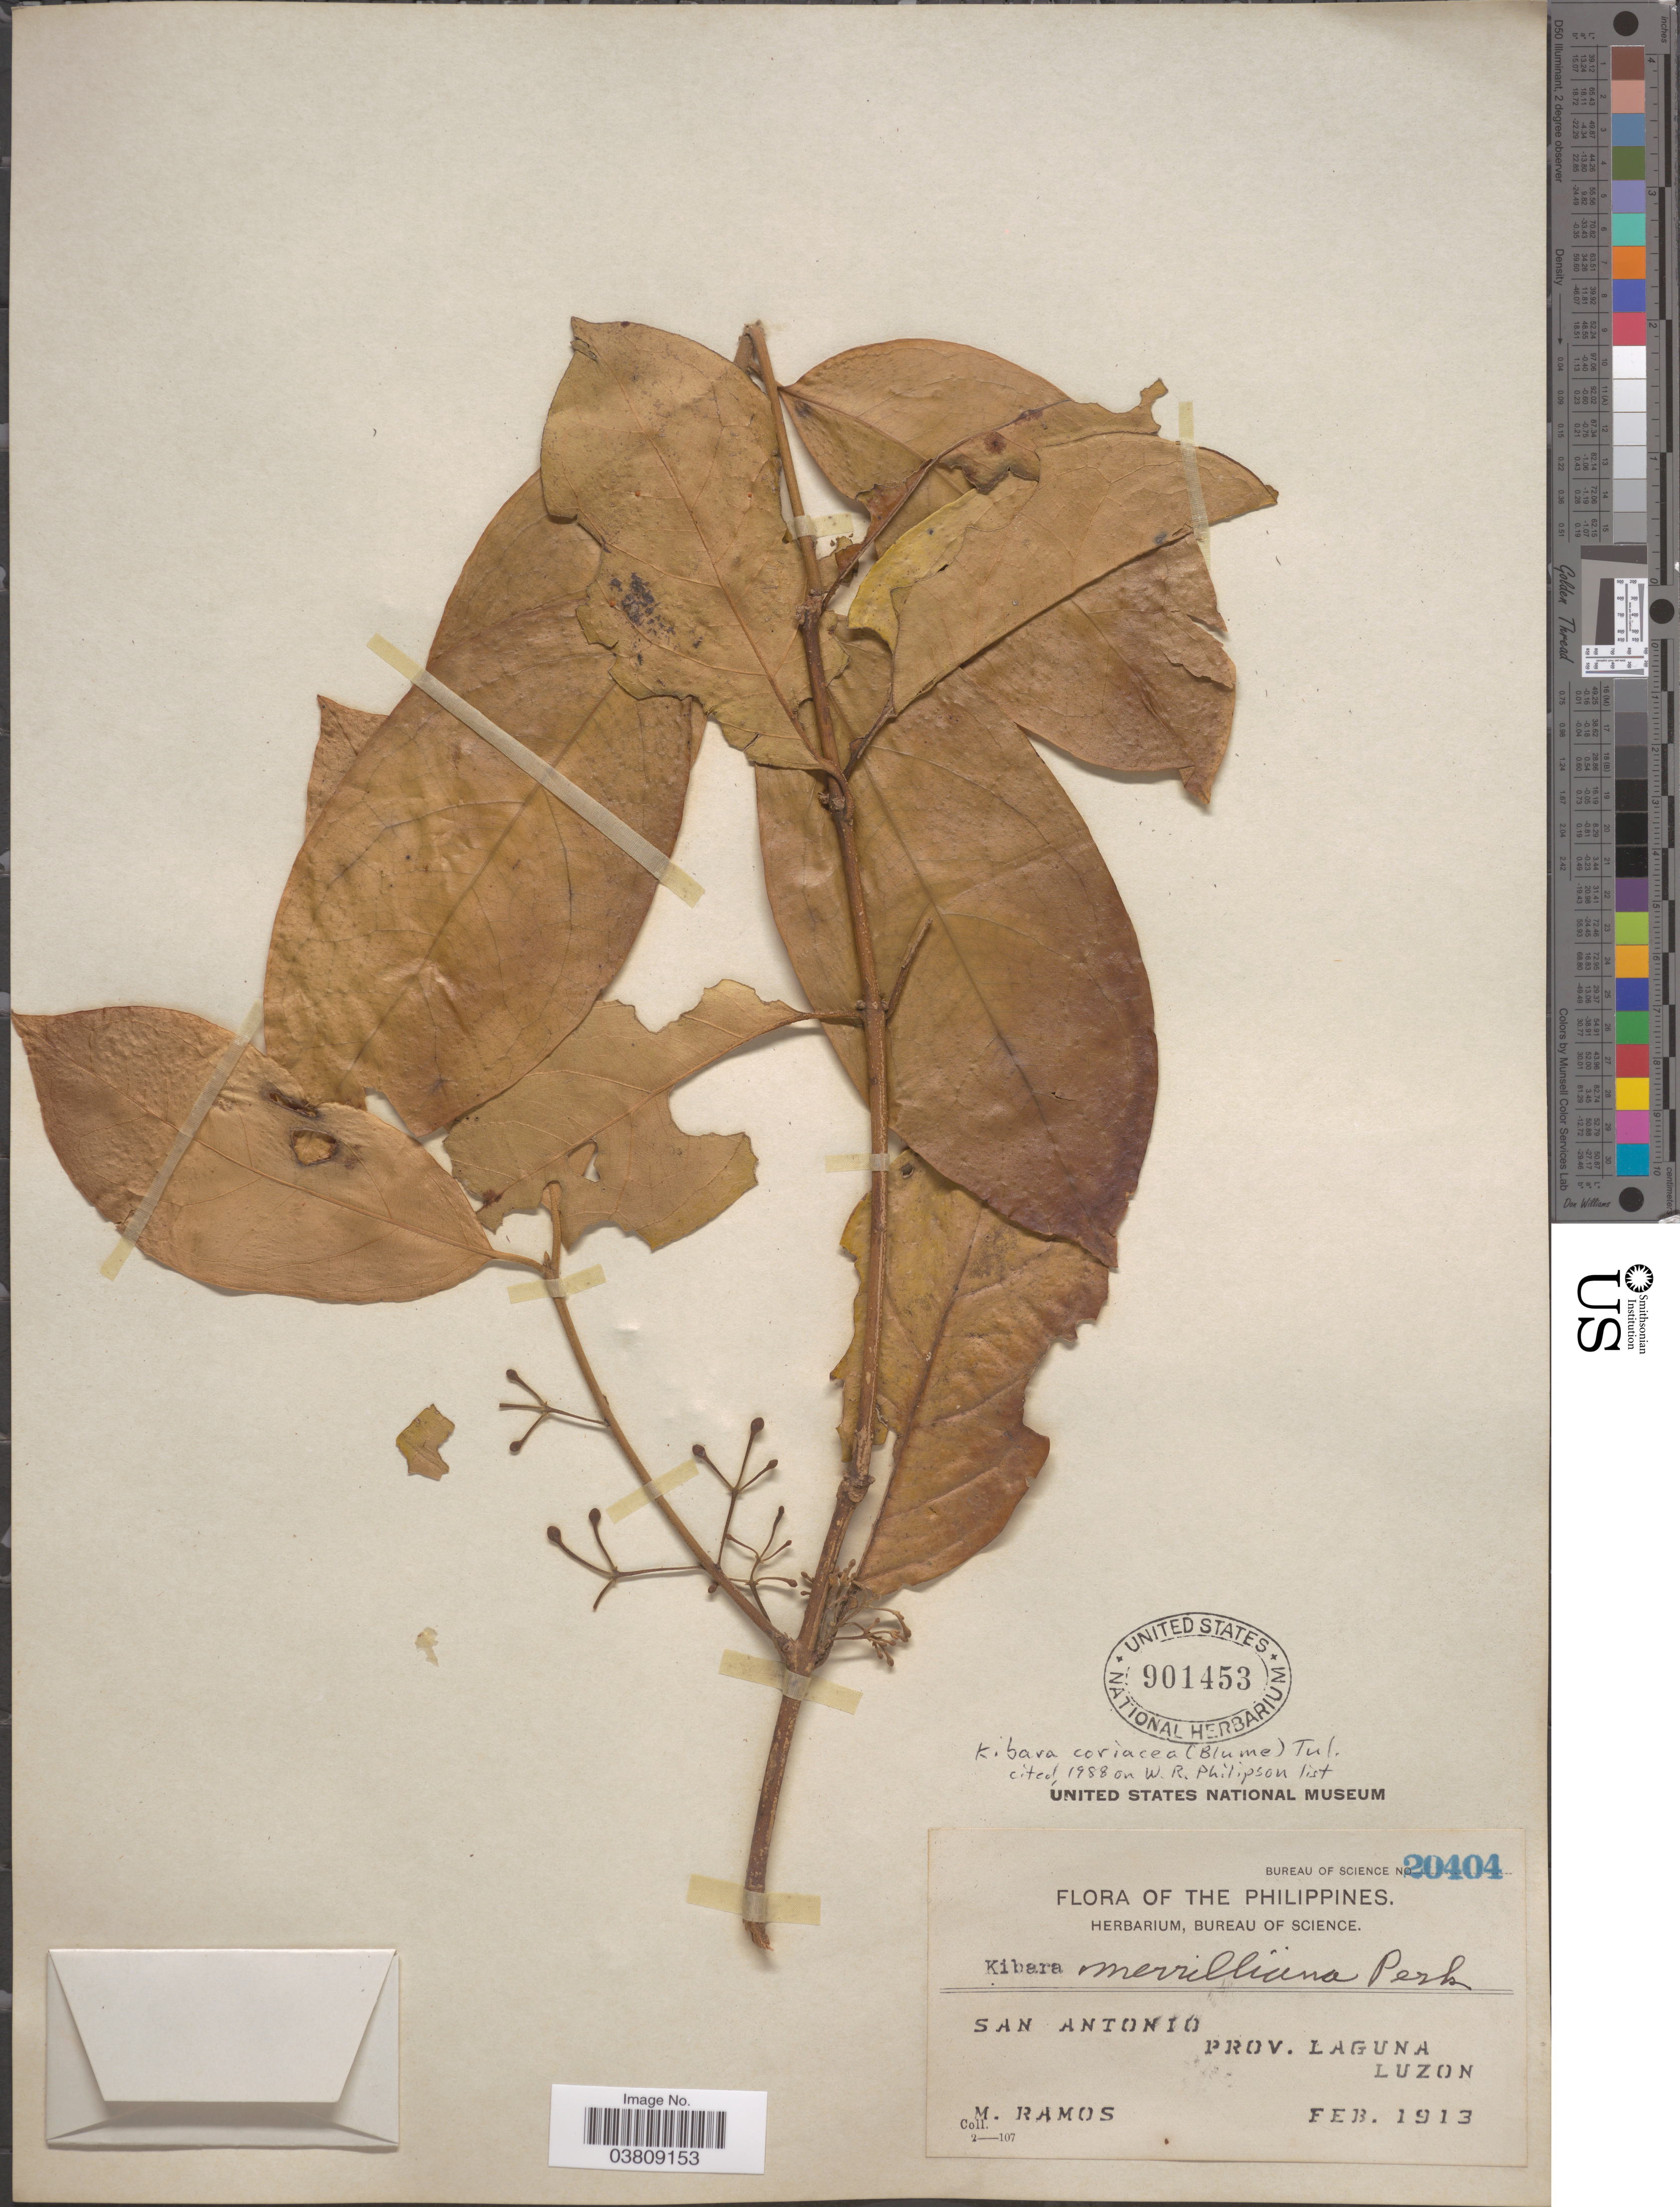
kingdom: Plantae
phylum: Tracheophyta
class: Magnoliopsida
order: Laurales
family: Monimiaceae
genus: Kibara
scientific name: Kibara coriacea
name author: (Blume) Hook. f. & Thomson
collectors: M. Ramos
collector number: Bureau of Science 20404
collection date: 1913-02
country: Philippines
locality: San Antonio, Prov. Laguna, Luzon.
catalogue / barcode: US 901453